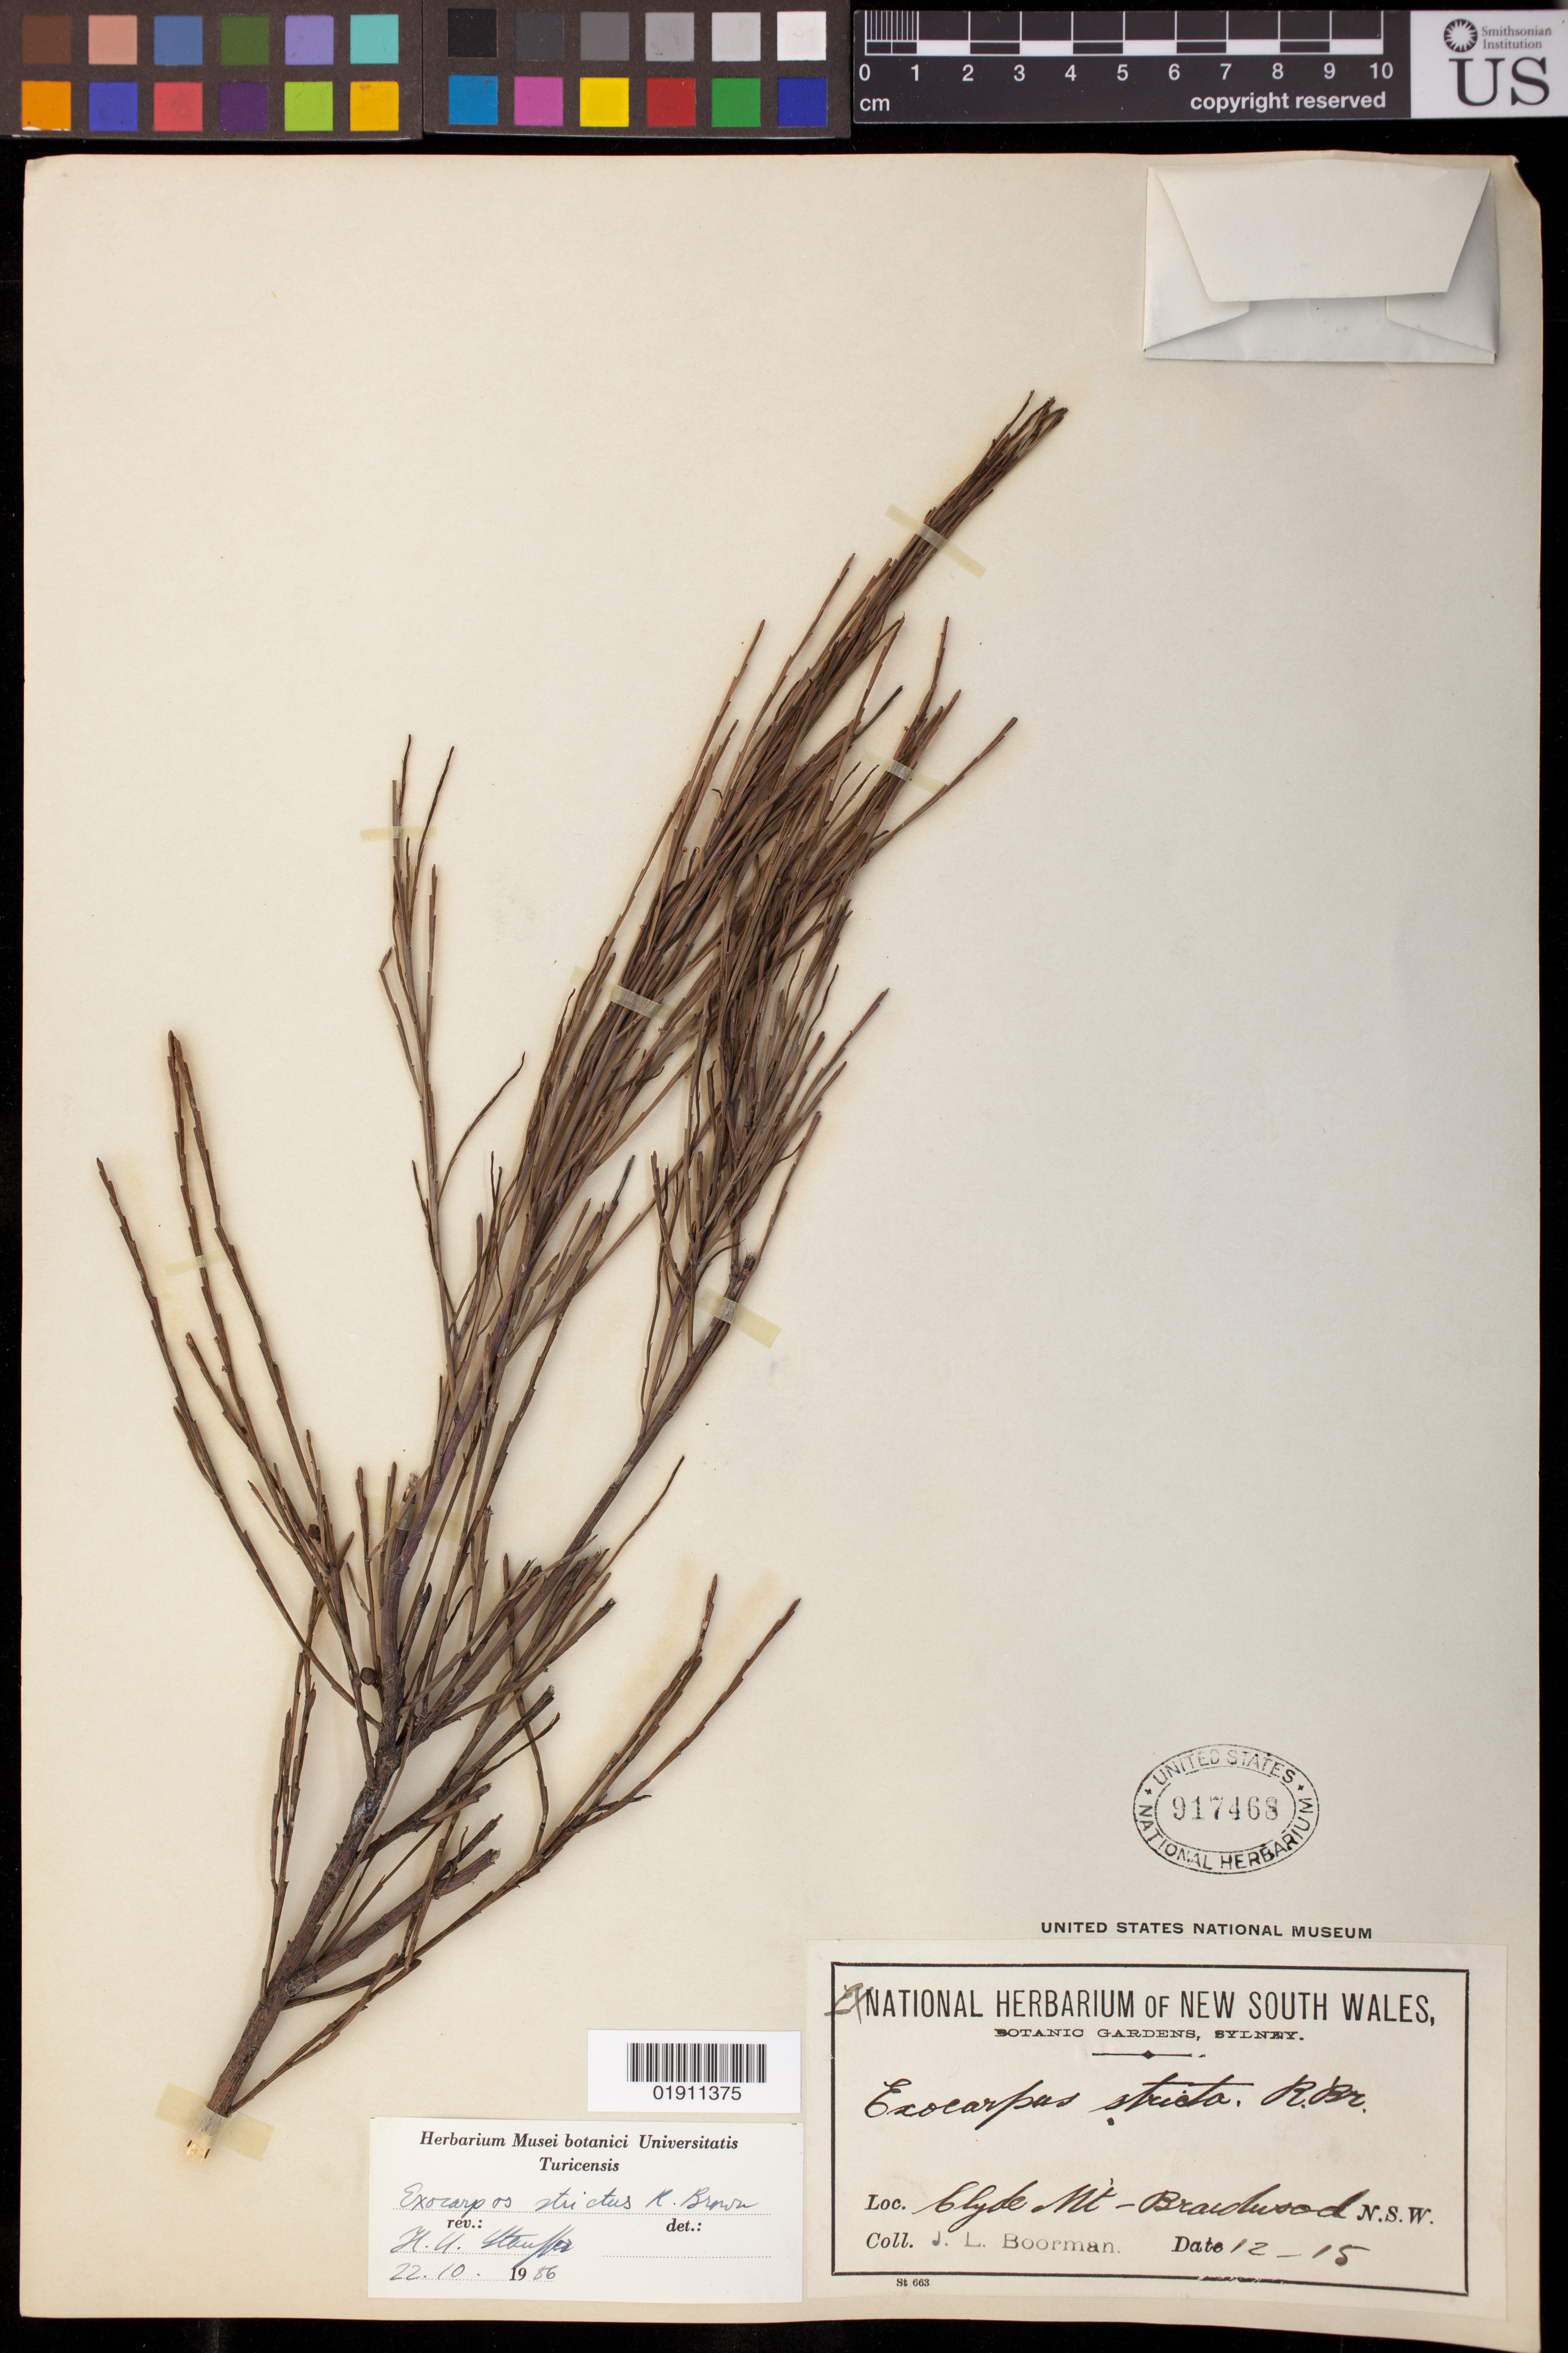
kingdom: Plantae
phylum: Tracheophyta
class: Magnoliopsida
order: Santalales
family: Santalaceae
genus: Exocarpos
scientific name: Exocarpos strictus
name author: R. Br.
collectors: J. Boorman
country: Australia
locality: Clyde Mountain - Braidwood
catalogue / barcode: US 917468